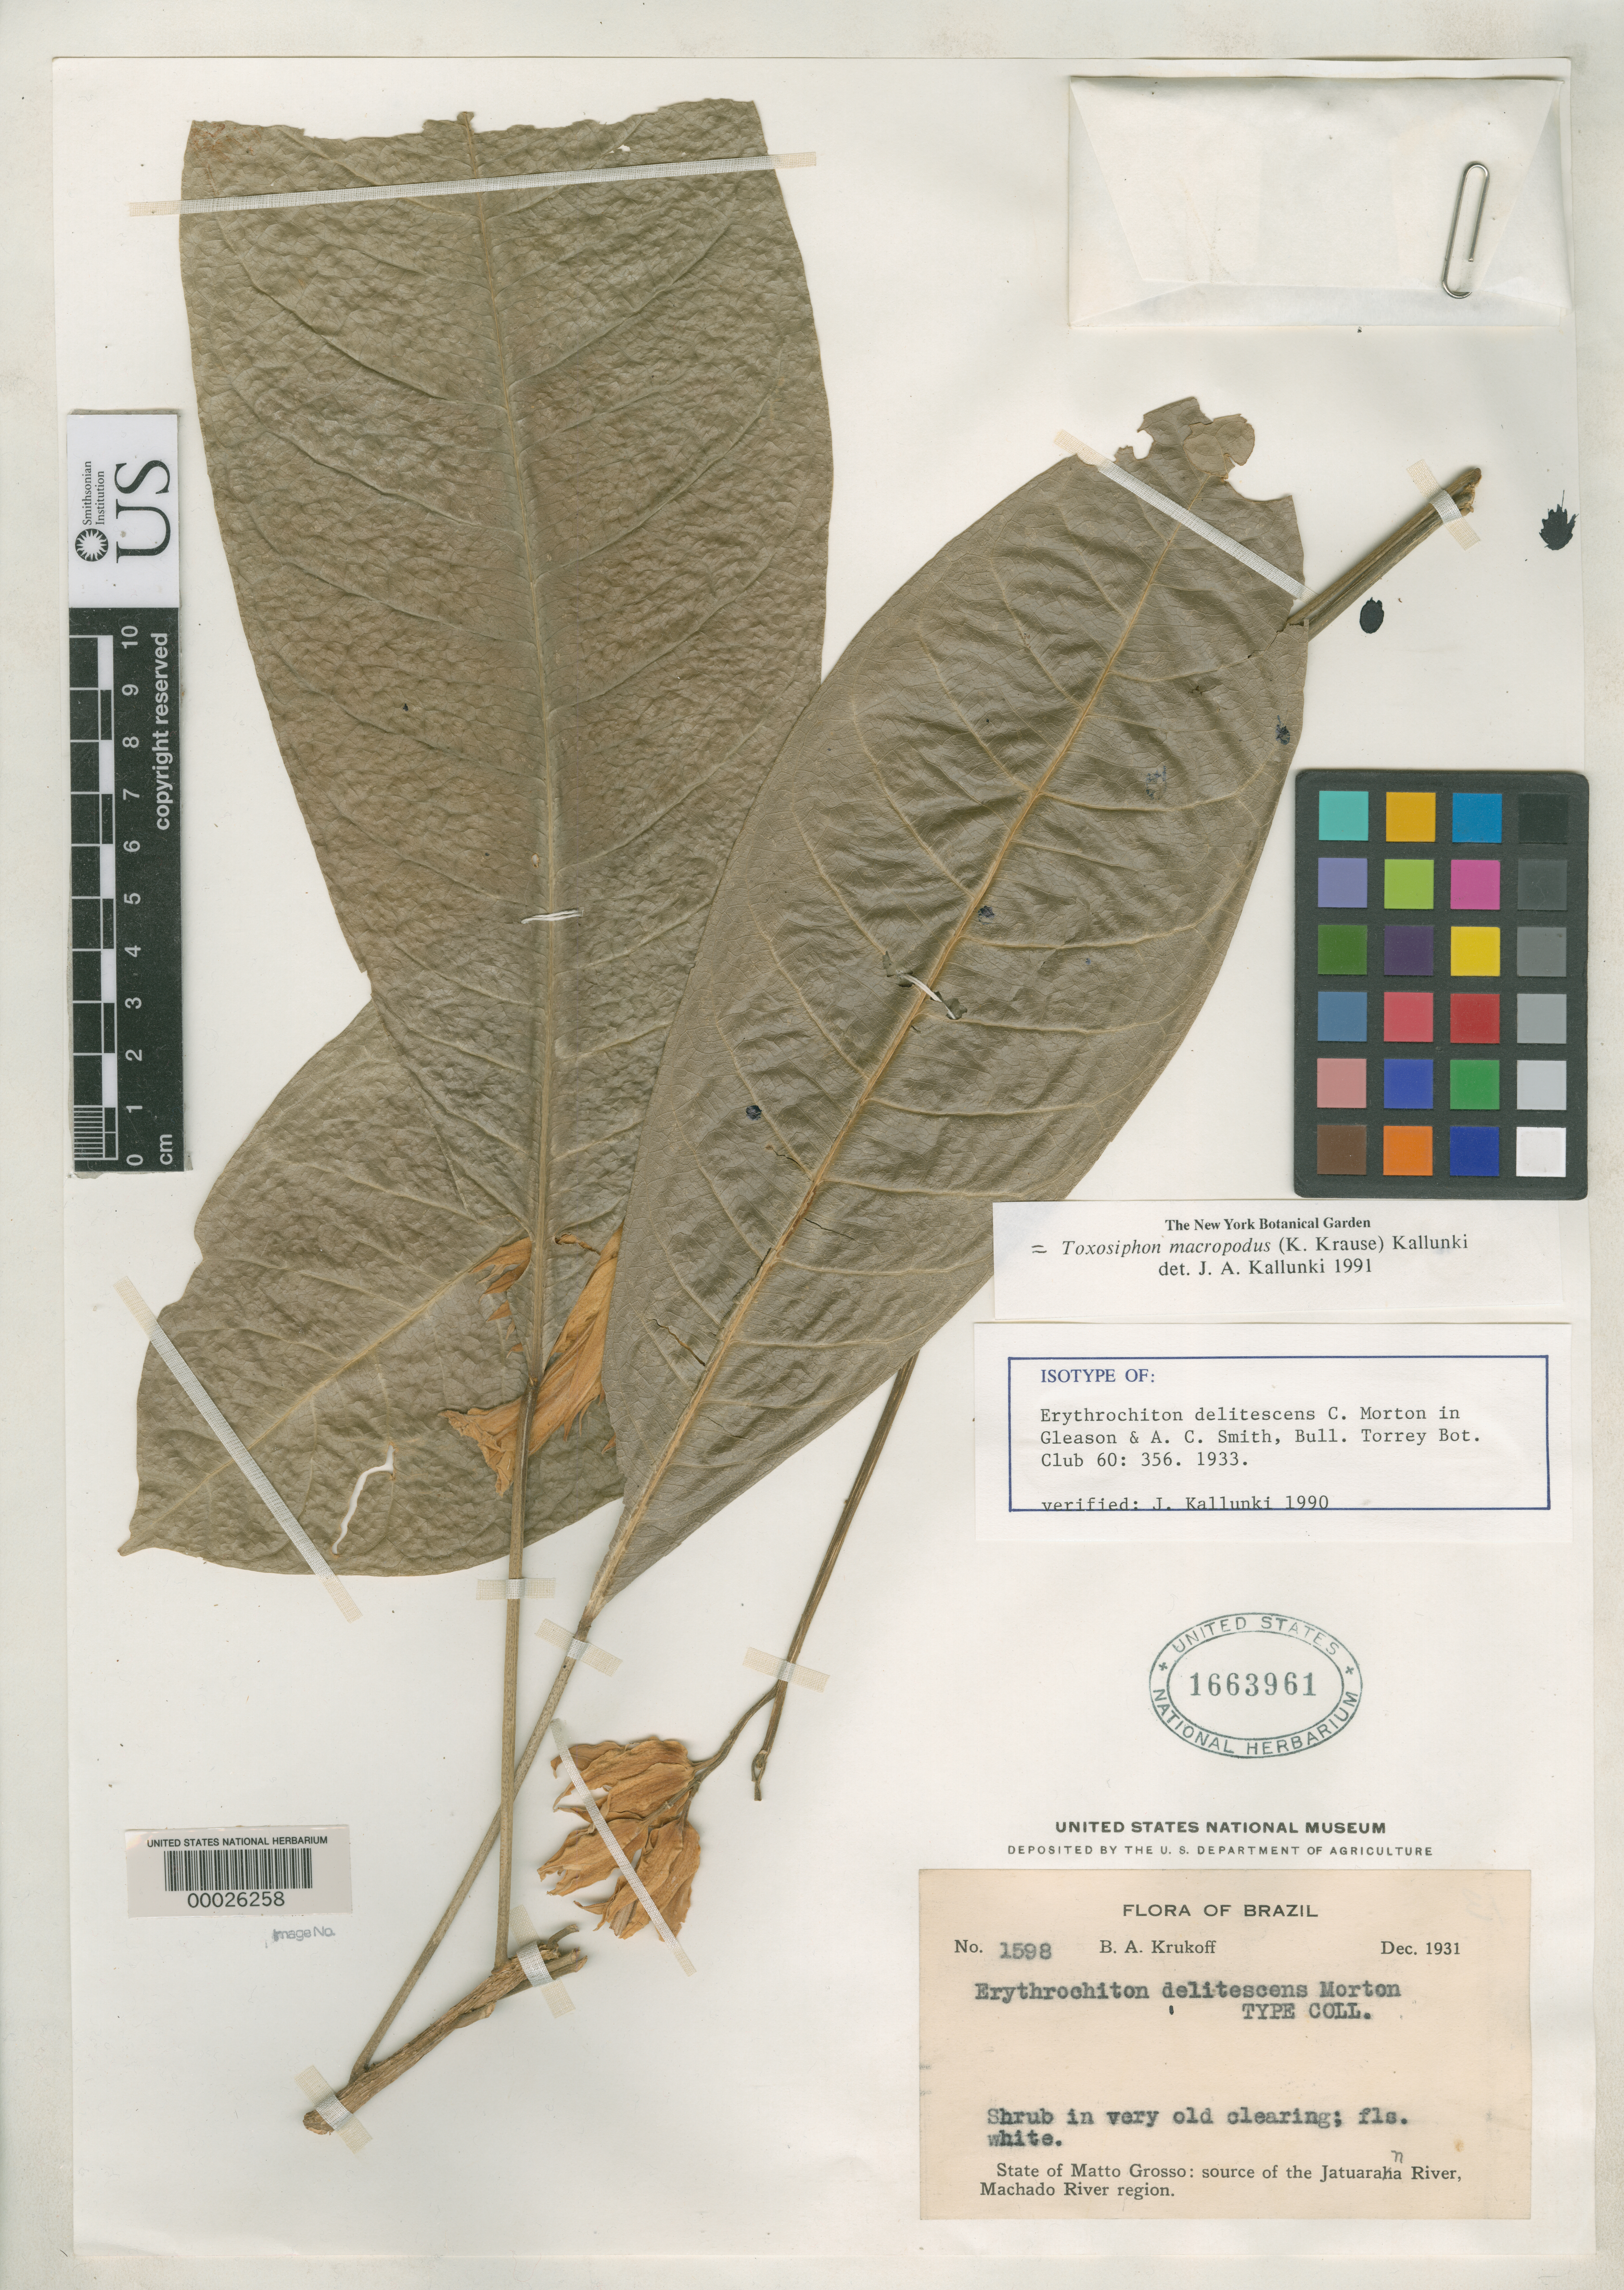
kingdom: Plantae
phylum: Tracheophyta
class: Magnoliopsida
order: Sapindales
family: Rutaceae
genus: Erythrochiton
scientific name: Erythrochiton delitescens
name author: C.V. Morton ex Gleason & A.C. Sm.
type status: Isotype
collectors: B. A. Krukoff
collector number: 1598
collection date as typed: Dec 1931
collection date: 1931-12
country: Brazil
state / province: Mato Grosso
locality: Machado River region, near source of Jatuarana River.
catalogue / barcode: US 1663961